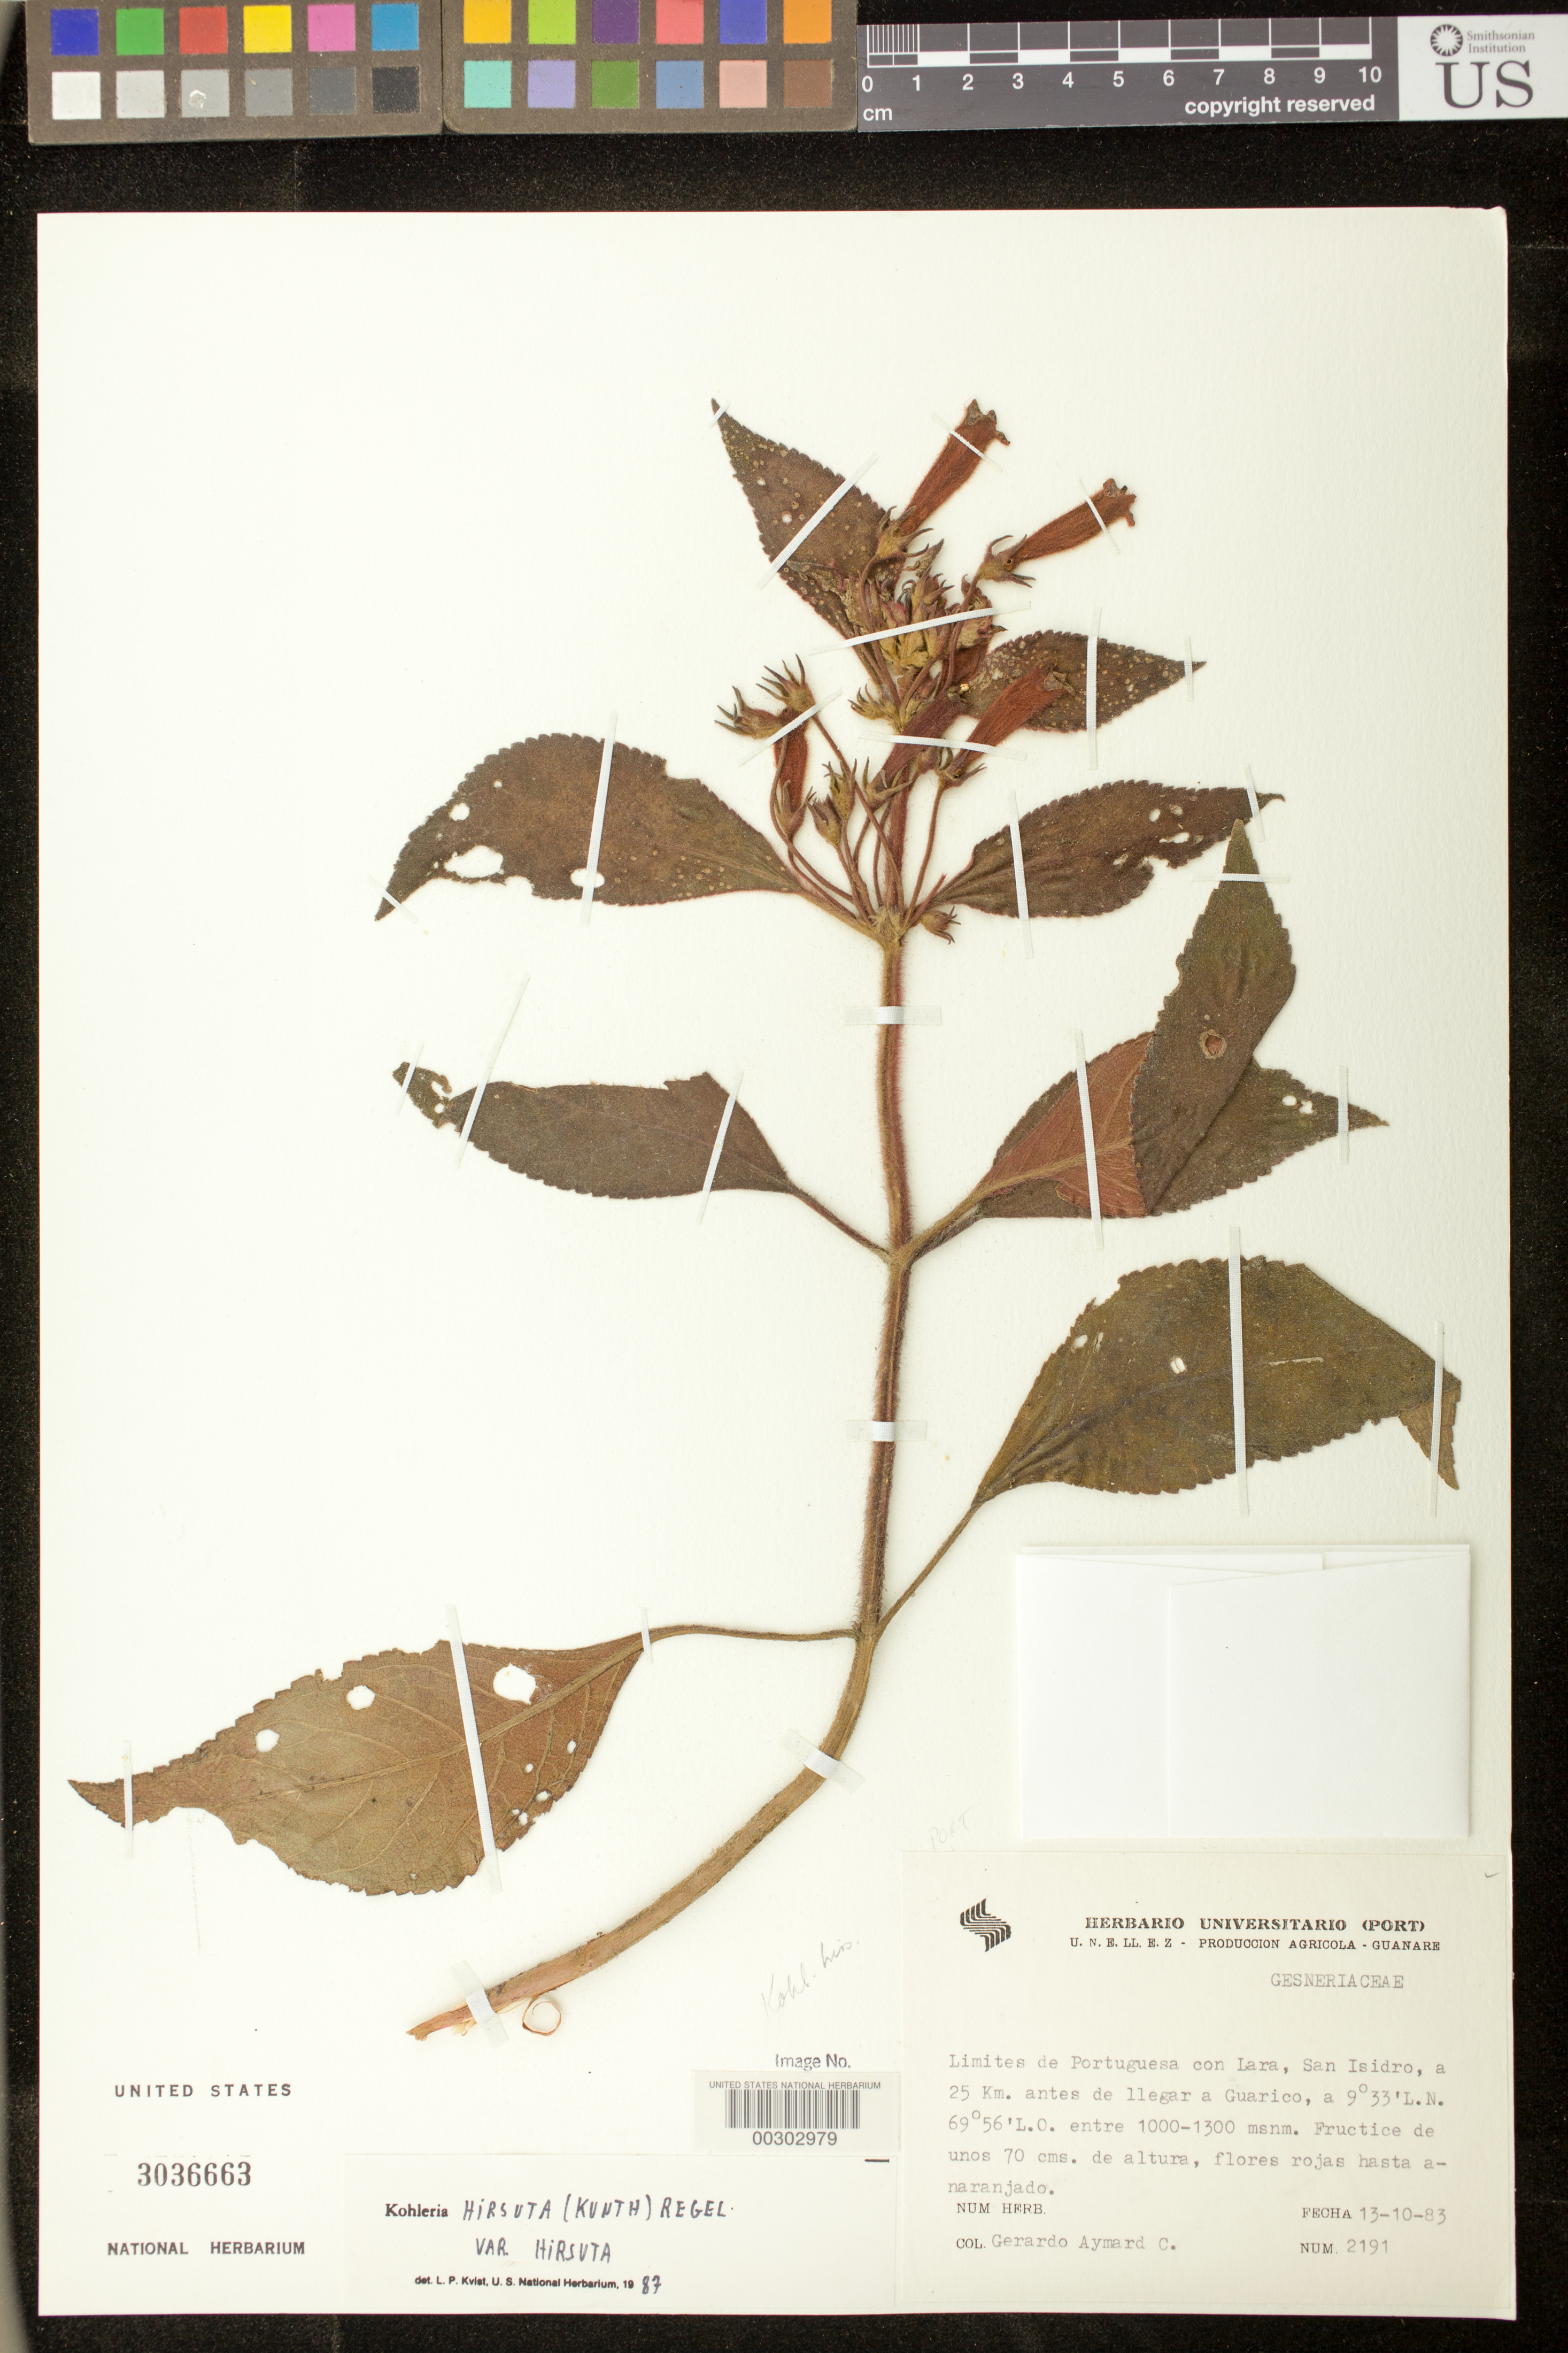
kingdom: Plantae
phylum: Tracheophyta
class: Magnoliopsida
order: Lamiales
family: Gesneriaceae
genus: Kohleria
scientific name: Kohleria hirsuta var. hirsuta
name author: (Kunth) Regel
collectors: G. A. Aymard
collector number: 2191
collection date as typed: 13 Oct 1983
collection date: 1983-10-13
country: Venezuela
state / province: Portuguesa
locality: Border of Portuguesa with Lara, San Isidro, 25 km before arriving at Guarico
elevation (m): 1000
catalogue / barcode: US 3036663